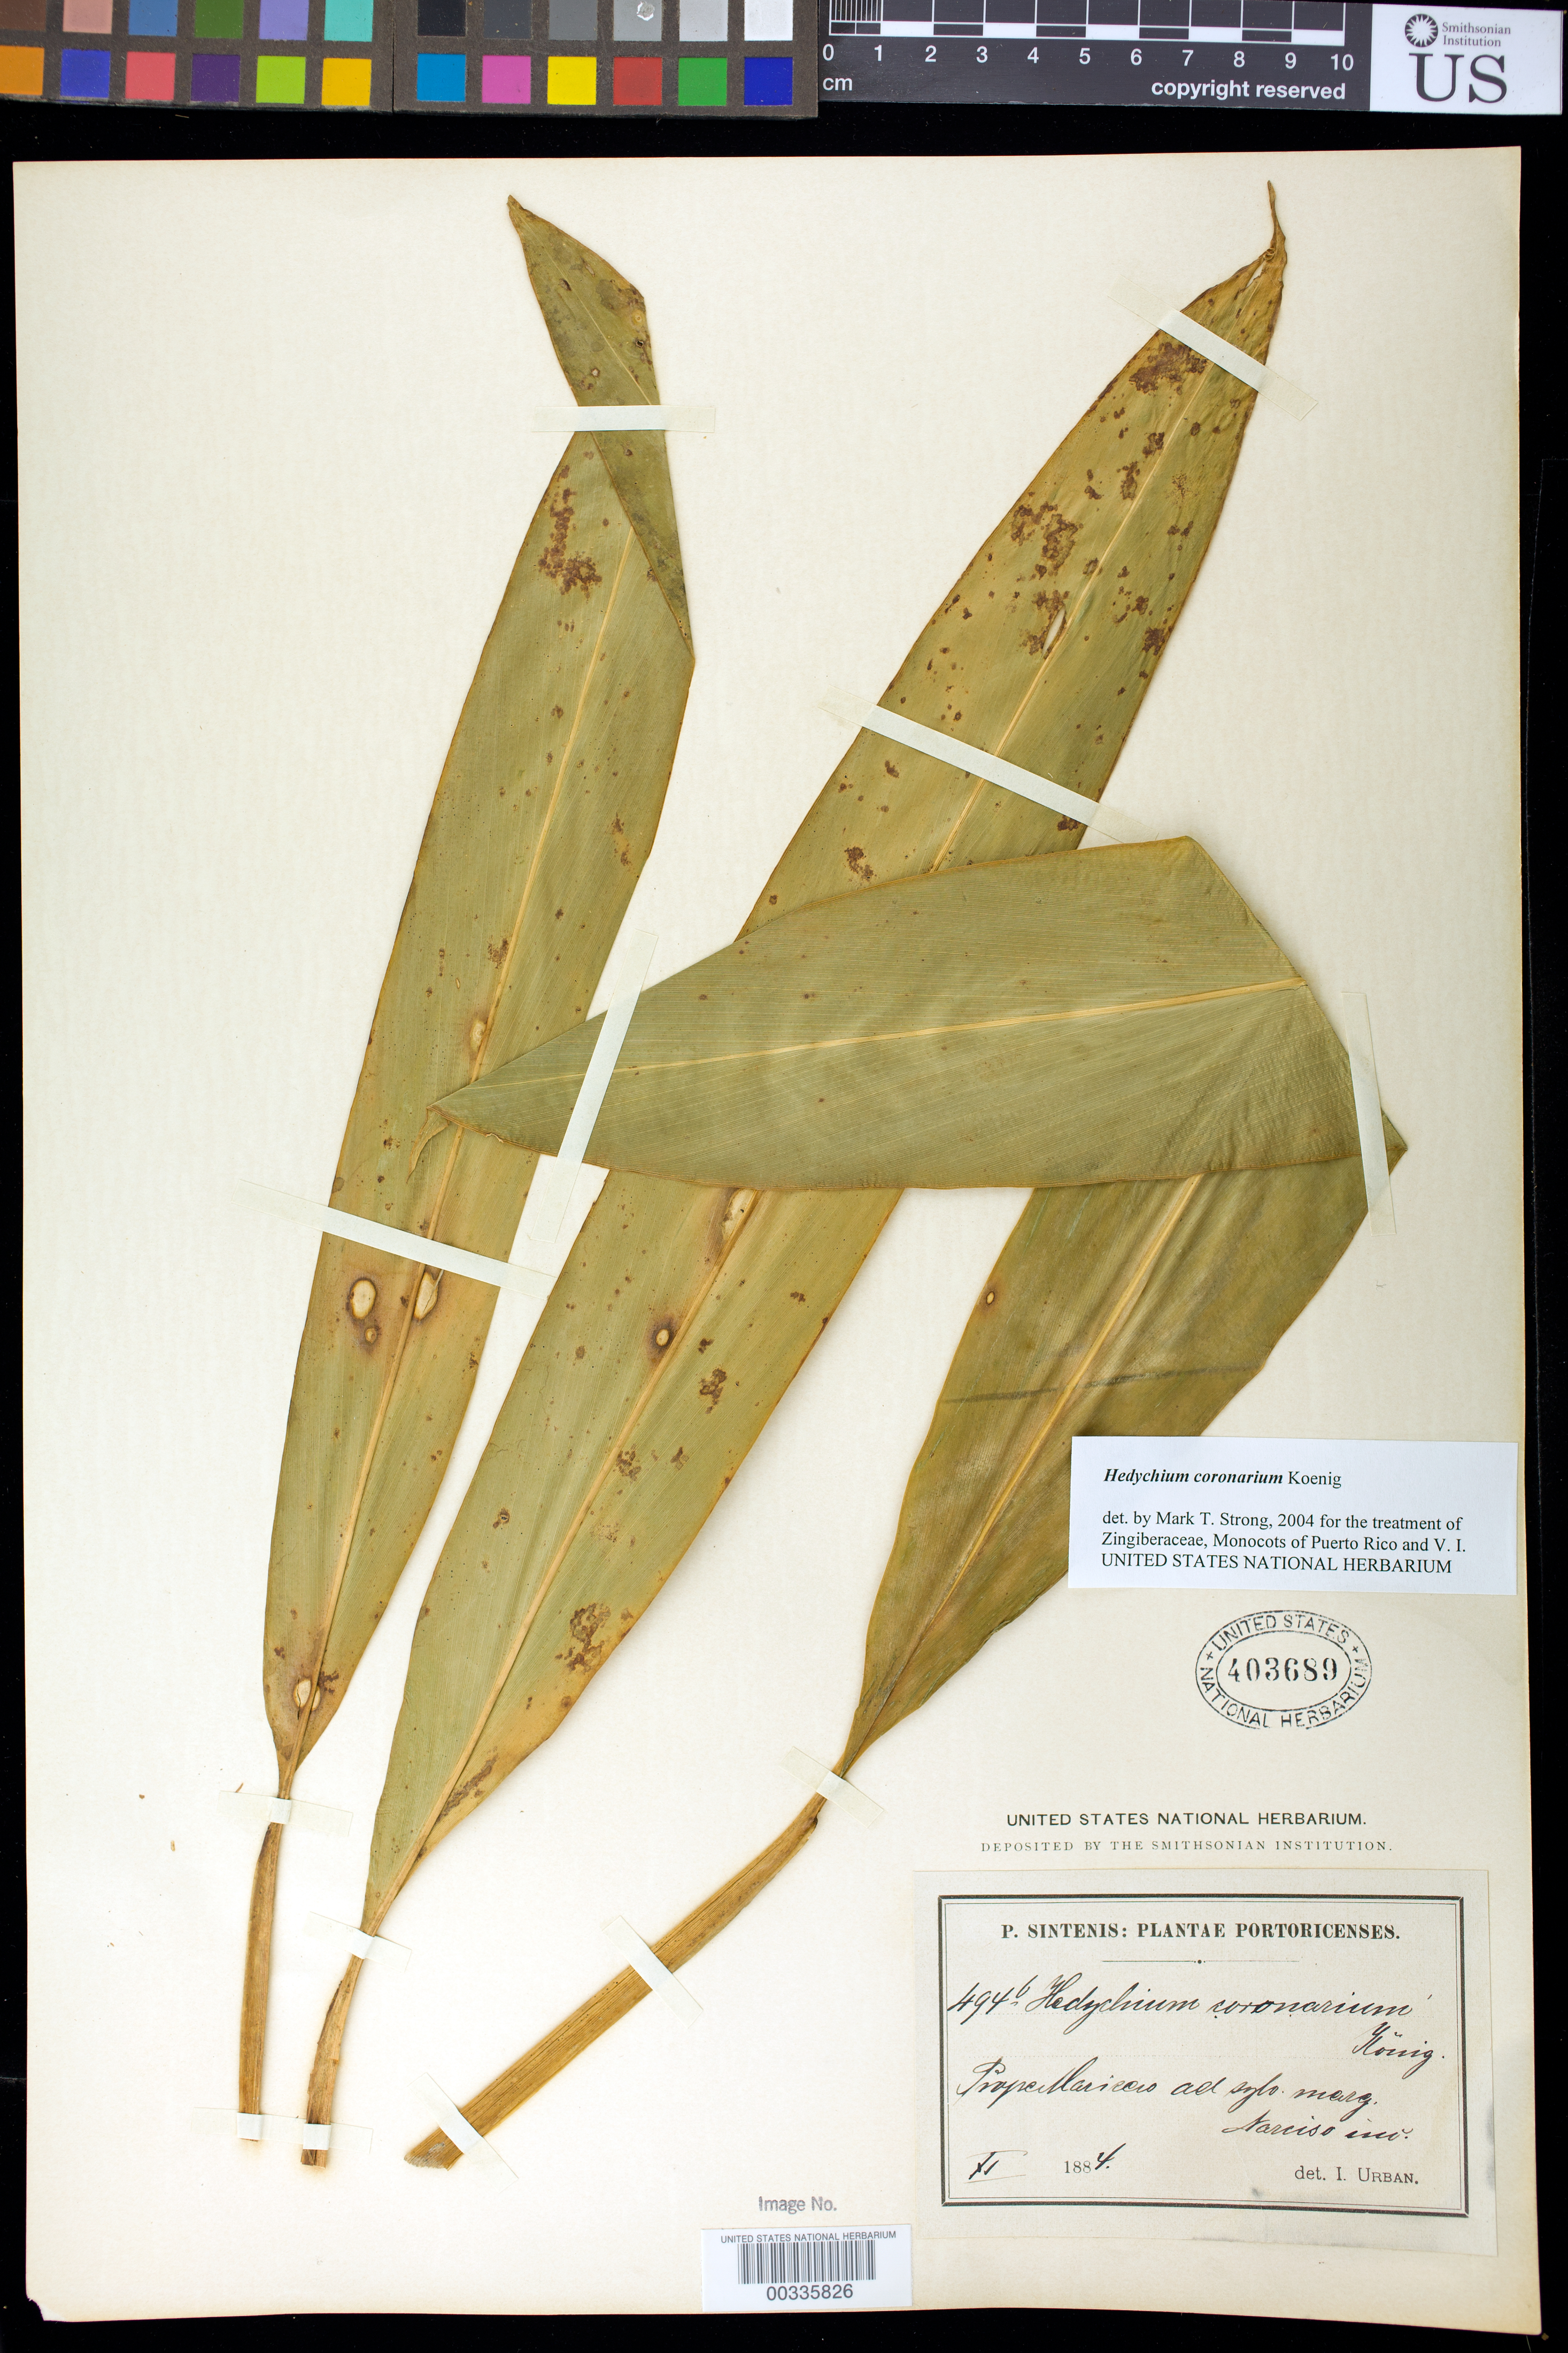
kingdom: Plantae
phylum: Tracheophyta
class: Liliopsida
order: Zingiberales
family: Zingiberaceae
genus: Hedychium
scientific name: Hedychium coronarium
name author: J. Koenig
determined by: Urban, Ignatz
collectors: P. Sintenis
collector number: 494b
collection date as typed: Nov 1884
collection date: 1884-11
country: Puerto Rico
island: Greater Antilles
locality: Prope Ciales - Arecibo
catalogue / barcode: US 403689